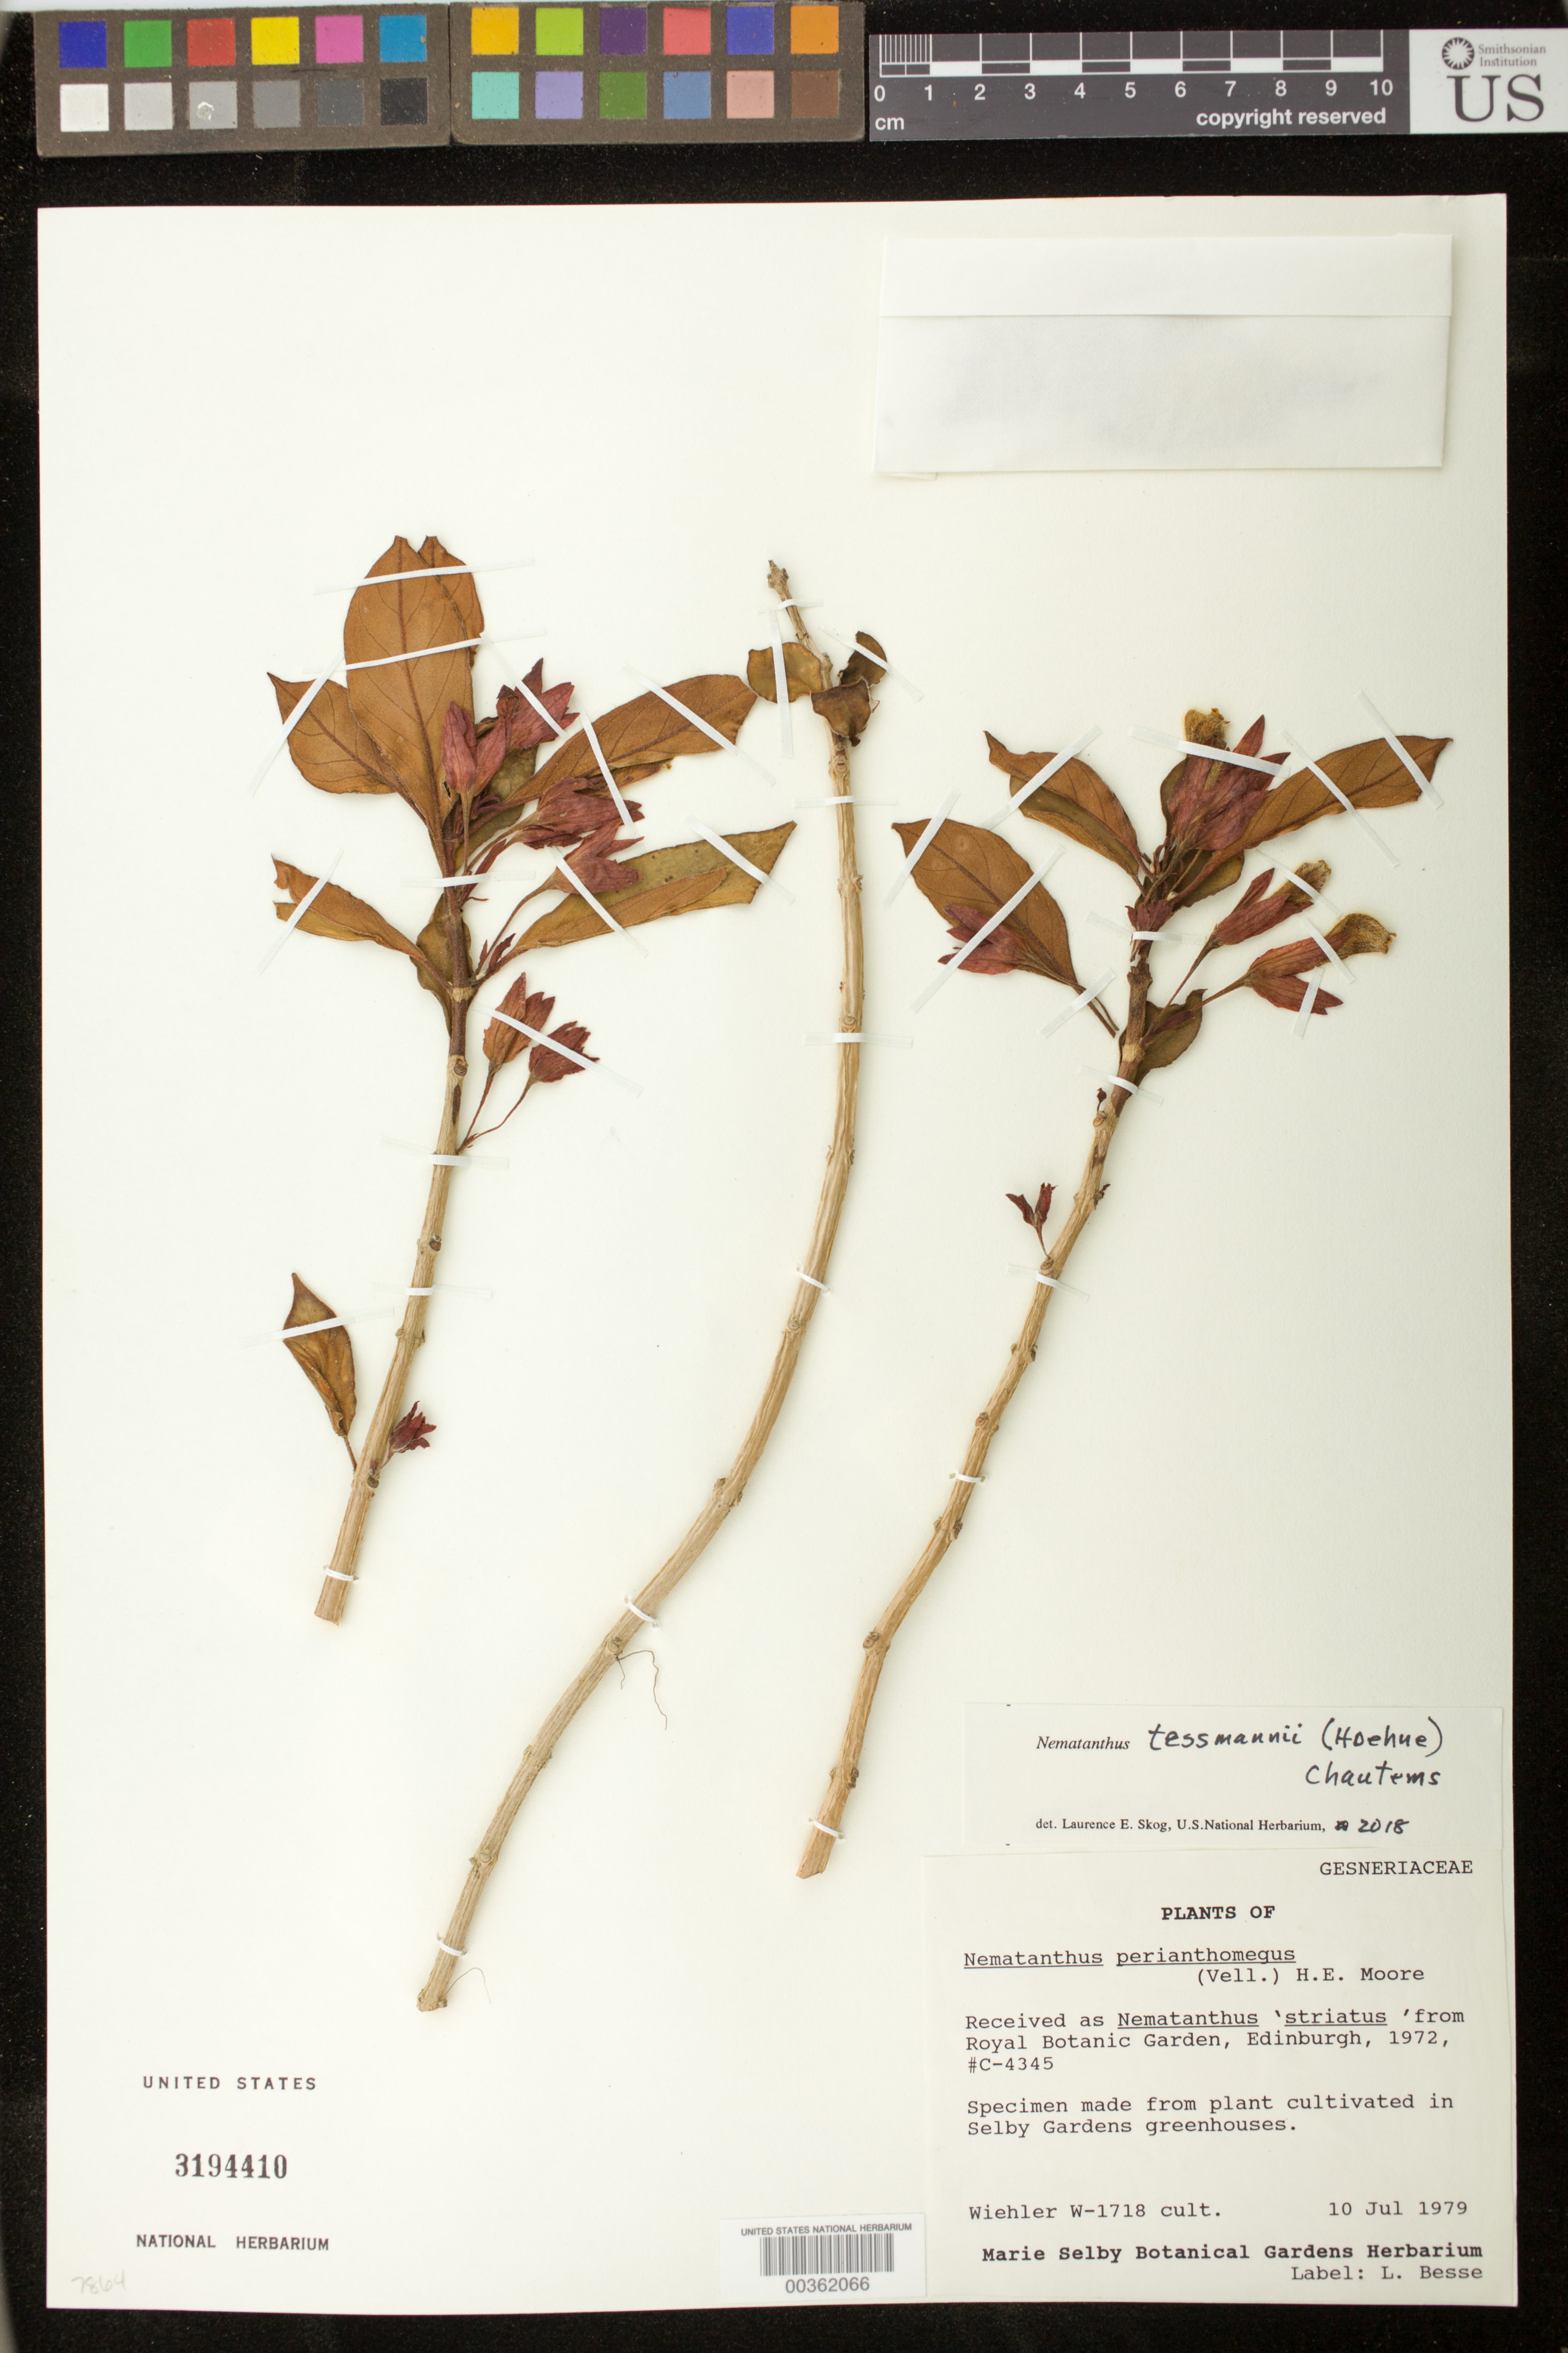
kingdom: Plantae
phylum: Tracheophyta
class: Magnoliopsida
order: Lamiales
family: Gesneriaceae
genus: Nematanthus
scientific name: Nematanthus tessmannii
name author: (Hoehne) Chaut.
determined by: Skog, Laurence E.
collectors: H. J. Wiehler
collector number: W-1718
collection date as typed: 10 Jul 1979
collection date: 1979-07-10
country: United States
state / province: Florida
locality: Cultivated at Marie Selby Botanical Gardens greenhouses.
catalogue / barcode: US 3194410